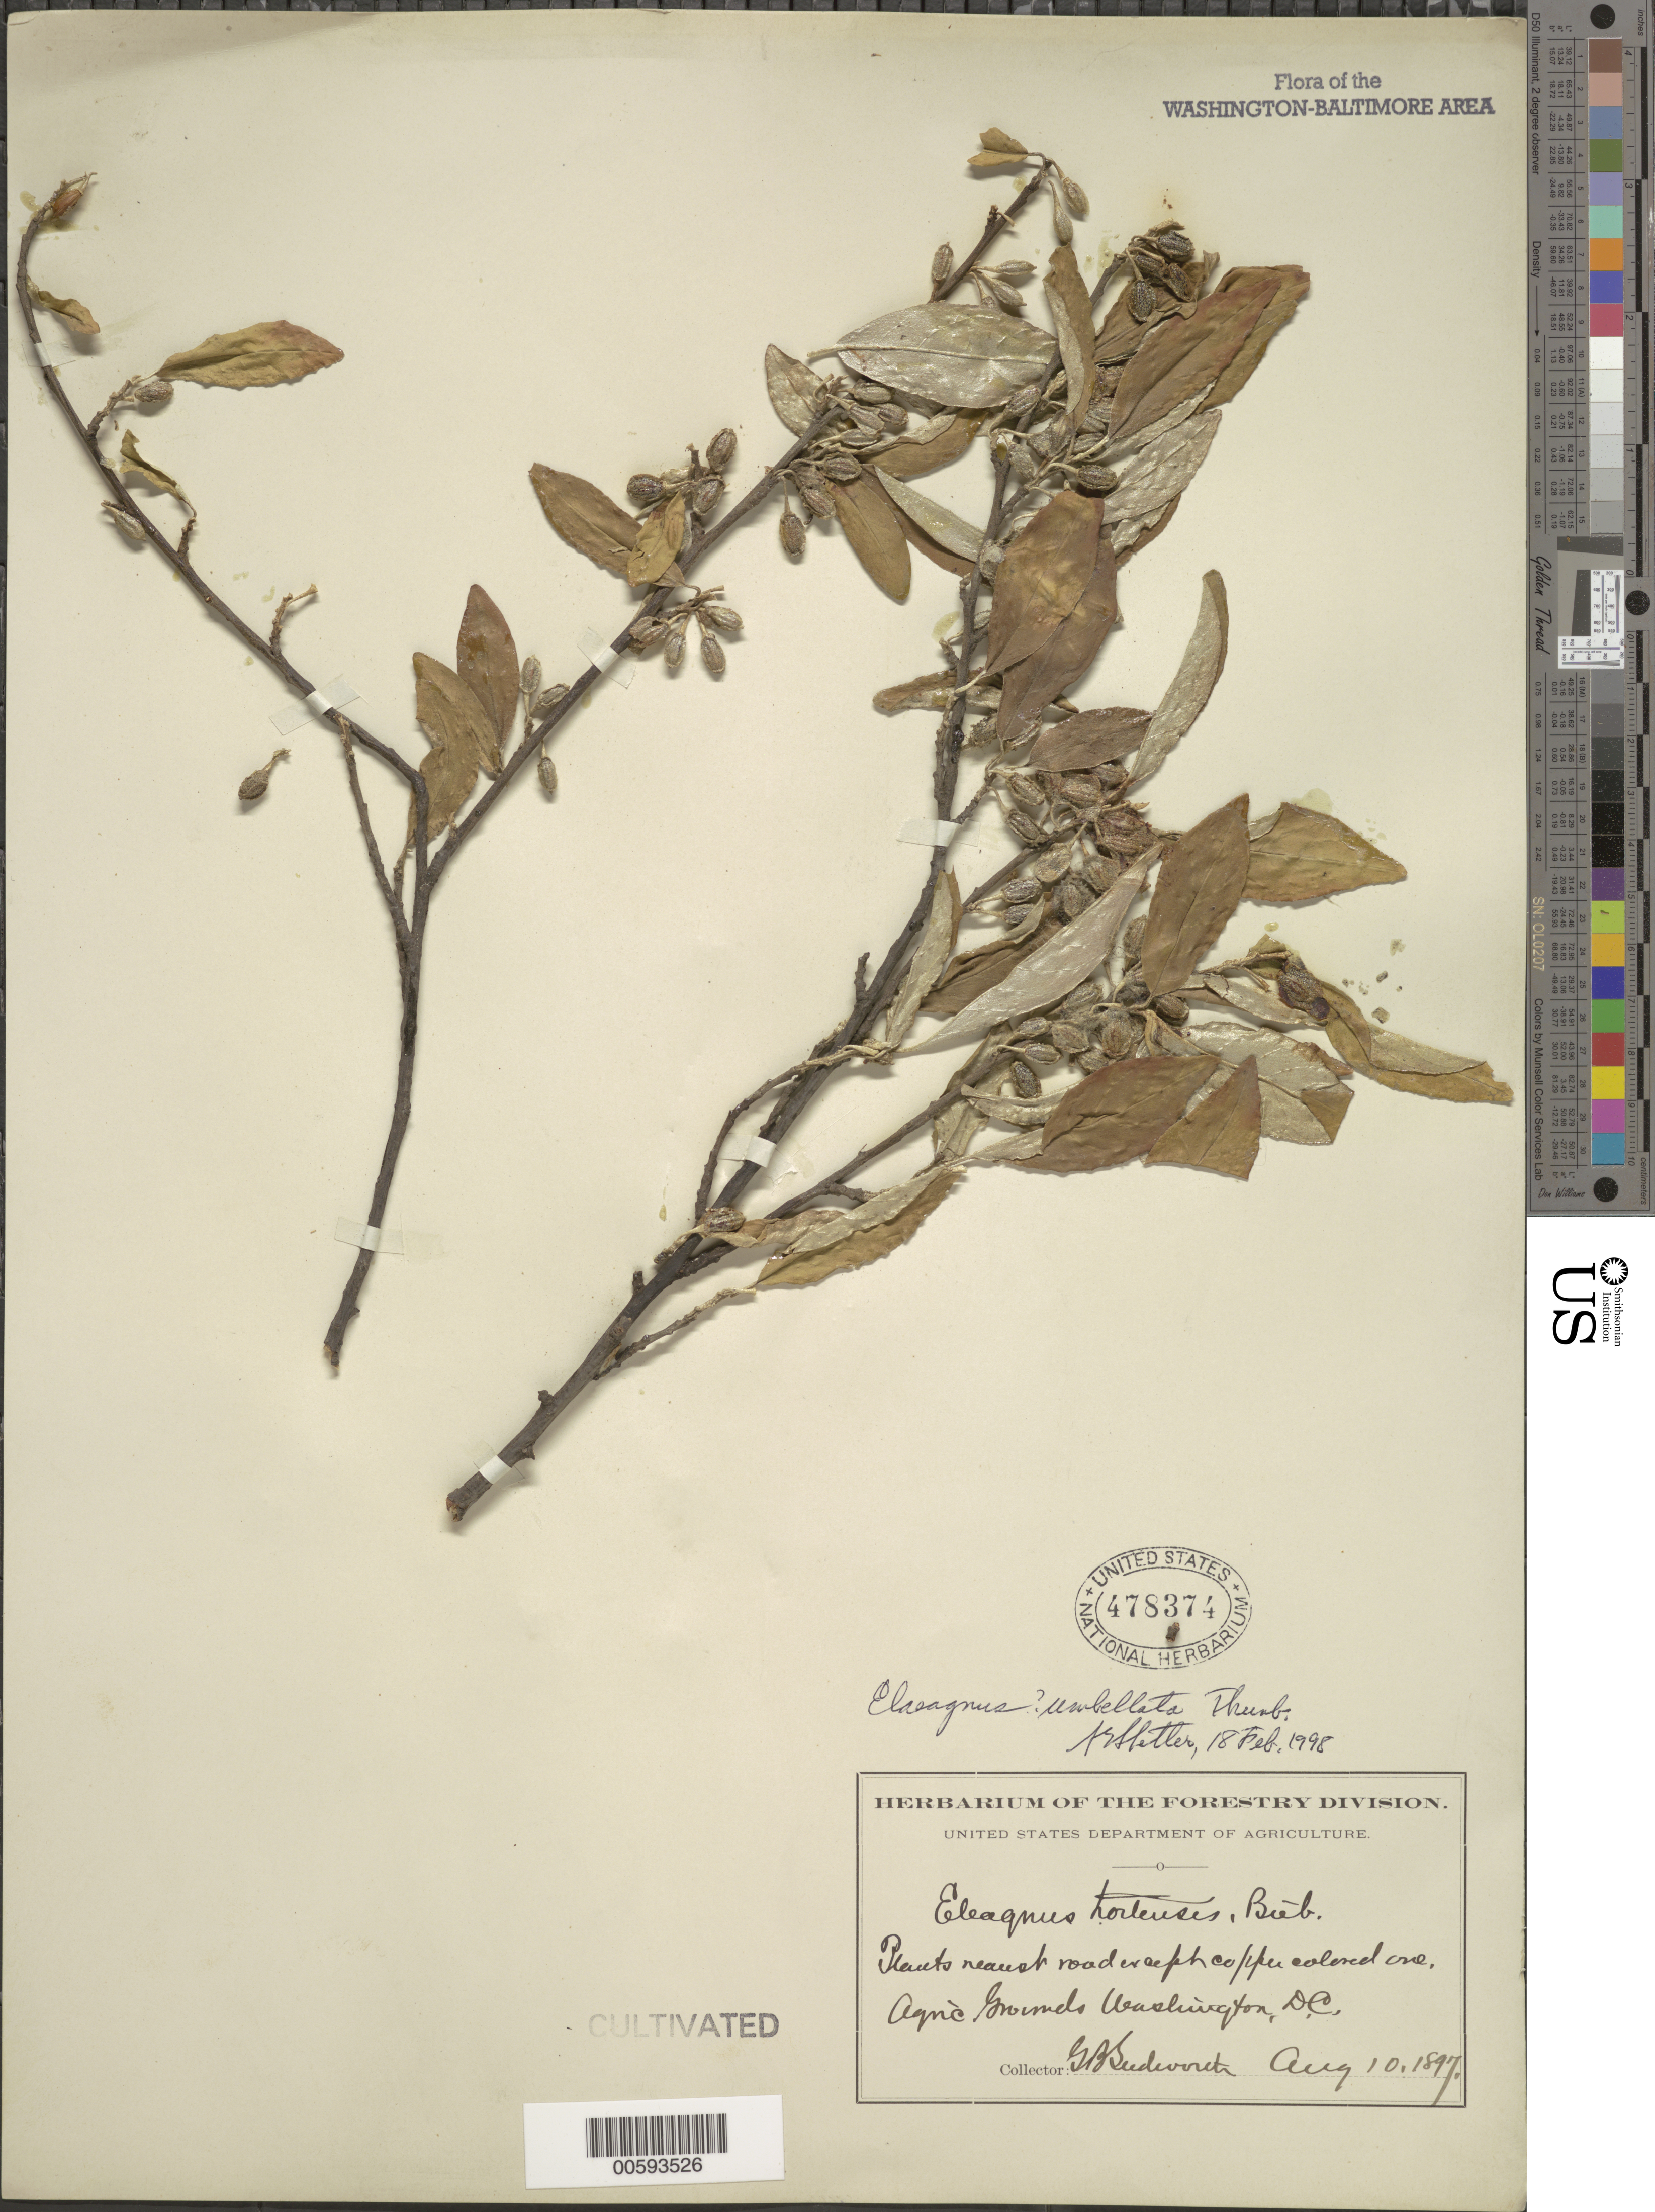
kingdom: Plantae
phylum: Tracheophyta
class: Magnoliopsida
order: Rosales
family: Elaeagnaceae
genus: Elaeagnus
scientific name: Elaeagnus umbellata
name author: Thunb.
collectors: G. B. Sudworth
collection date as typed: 10 Aug 1897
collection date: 1897-08-10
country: United States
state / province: District of Columbia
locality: Department of Agriculture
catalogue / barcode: US 478374